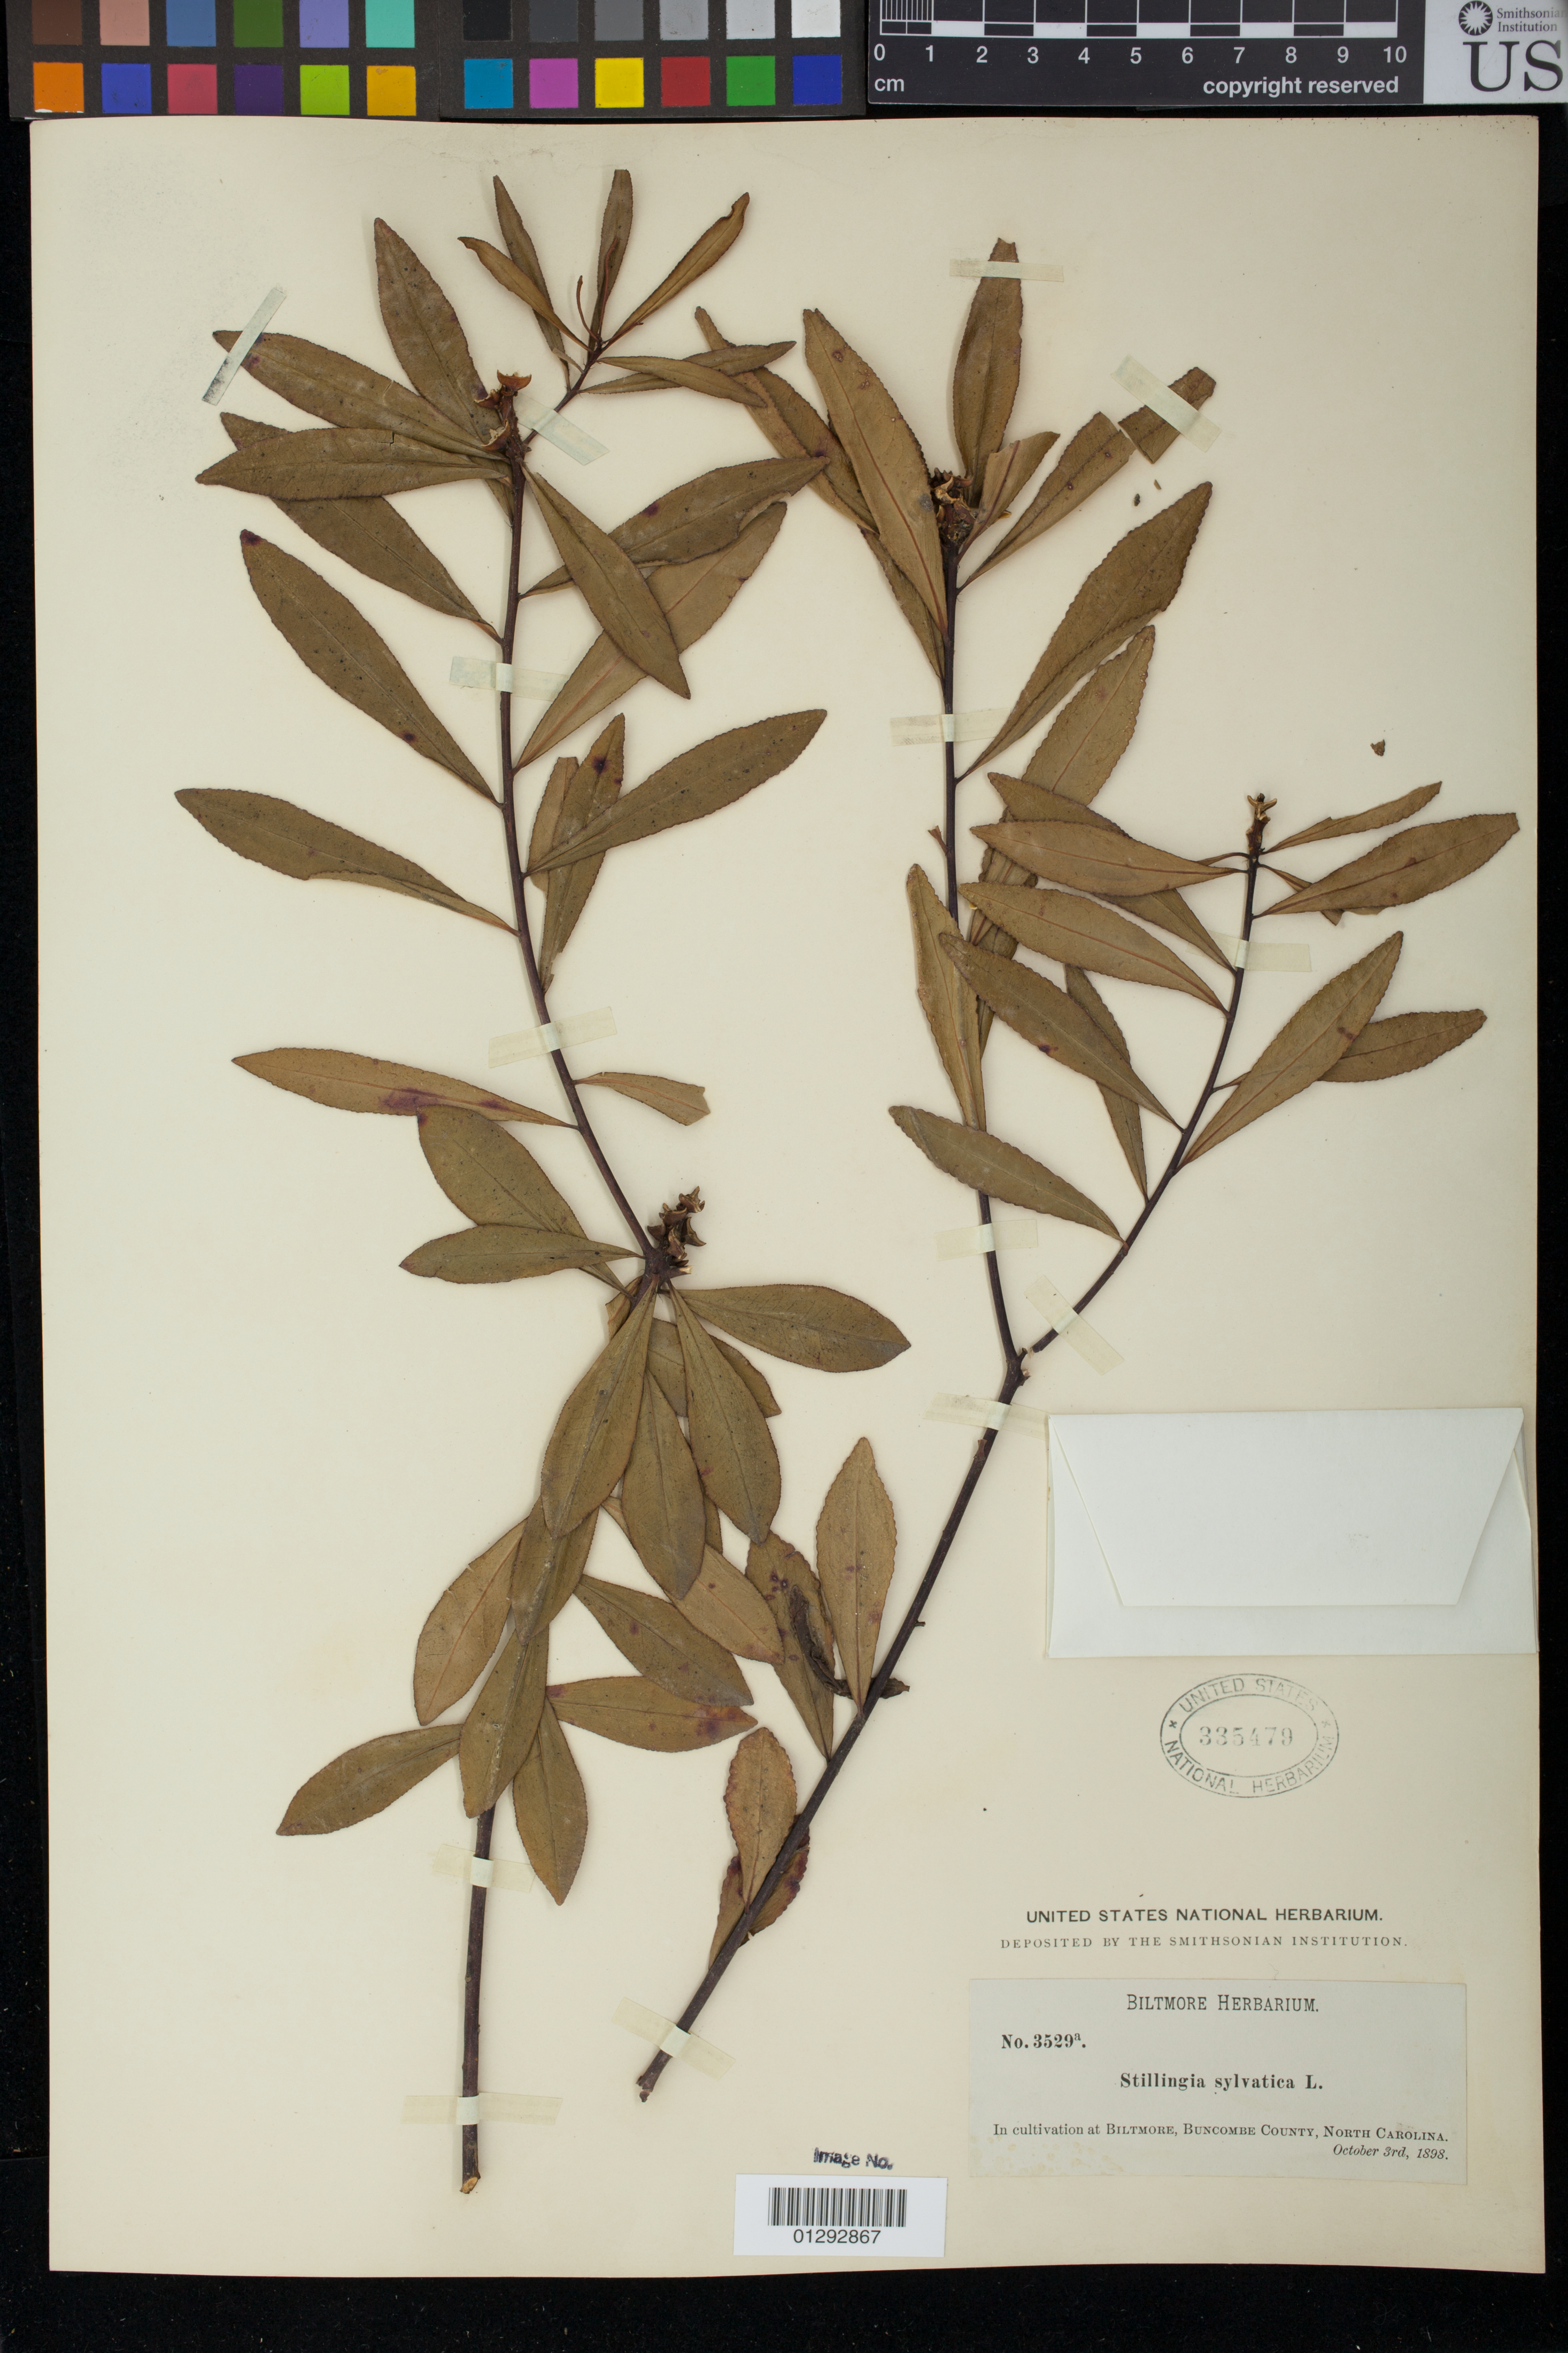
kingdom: Plantae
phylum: Tracheophyta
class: Magnoliopsida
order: Malpighiales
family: Euphorbiaceae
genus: Stillingia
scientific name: Stillingia sylvatica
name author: L.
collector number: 3529a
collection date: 1898-10-03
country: United States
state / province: North Carolina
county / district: Buncombe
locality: Biltmore, Biltmore Herbarium.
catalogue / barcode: US 335479